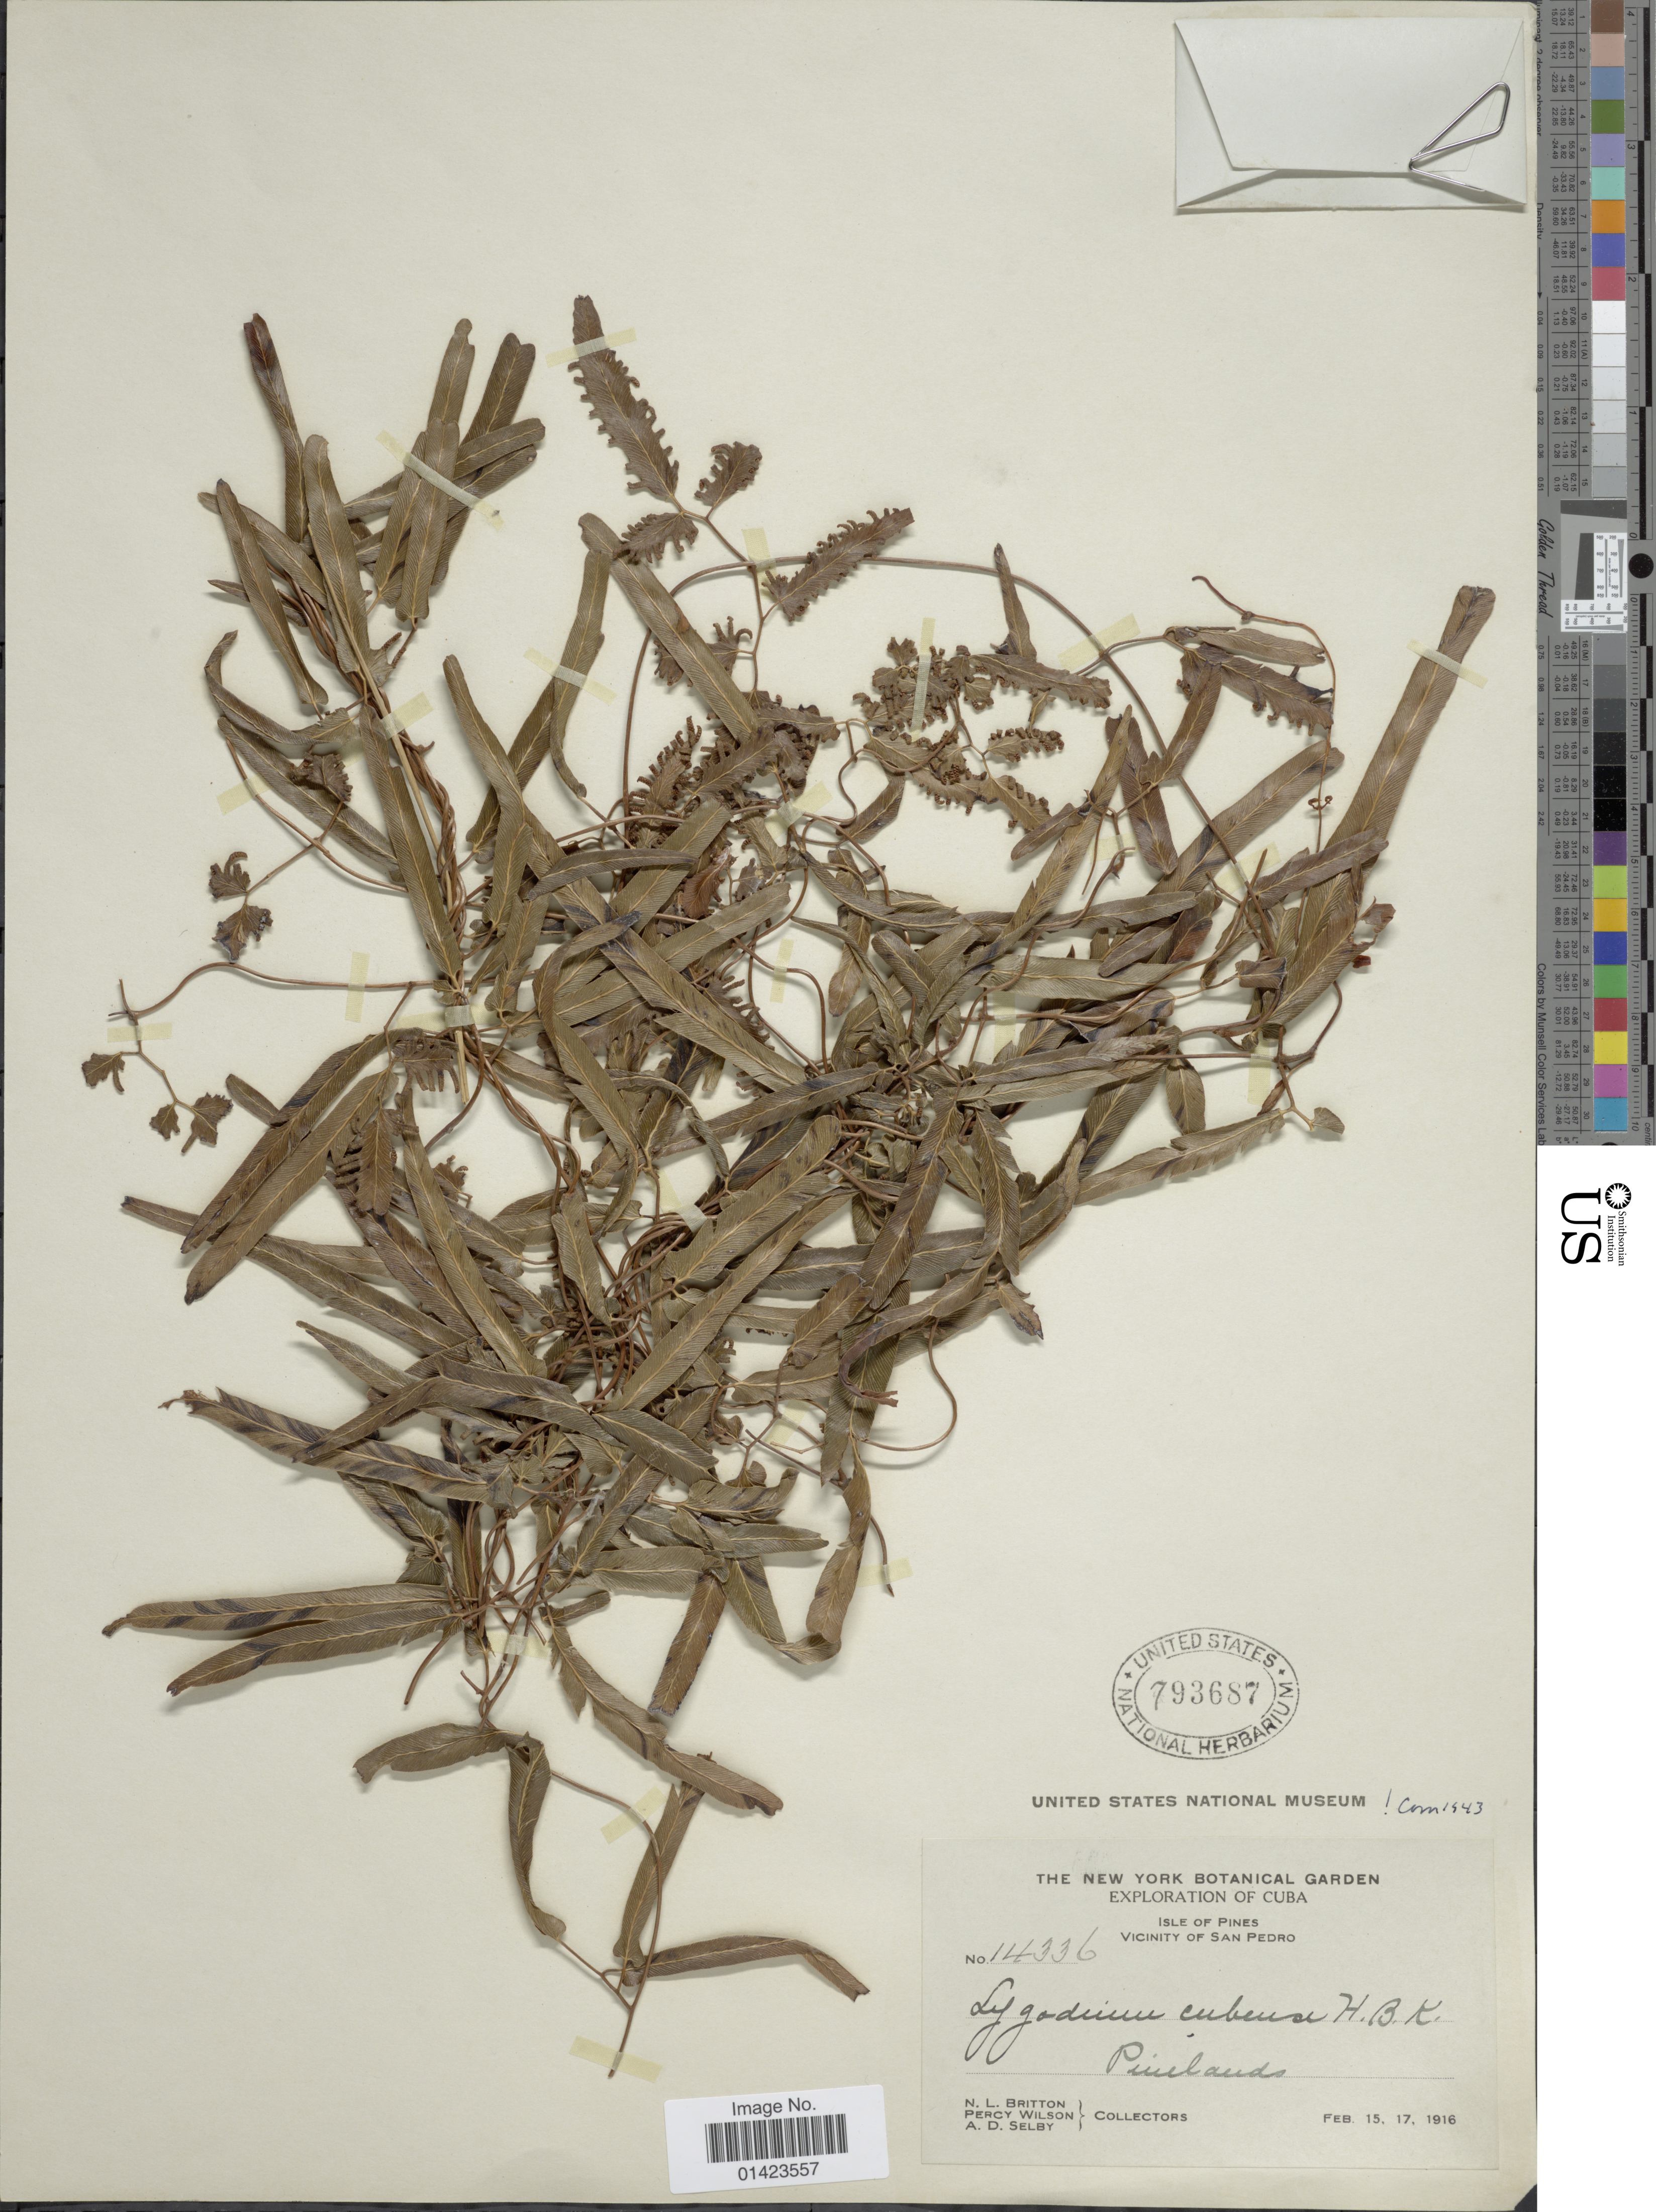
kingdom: Plantae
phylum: Tracheophyta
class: Polypodiopsida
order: Schizaeales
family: Lygodiaceae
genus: Lygodium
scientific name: Lygodium cubense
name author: Kunth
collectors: N. Britton, P. Wilson & A. Selby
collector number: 14336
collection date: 1916-02-15/1916-02-17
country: Cuba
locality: Isle of Pines, Vicinity of San Pedro, pinelands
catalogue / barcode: US 793687